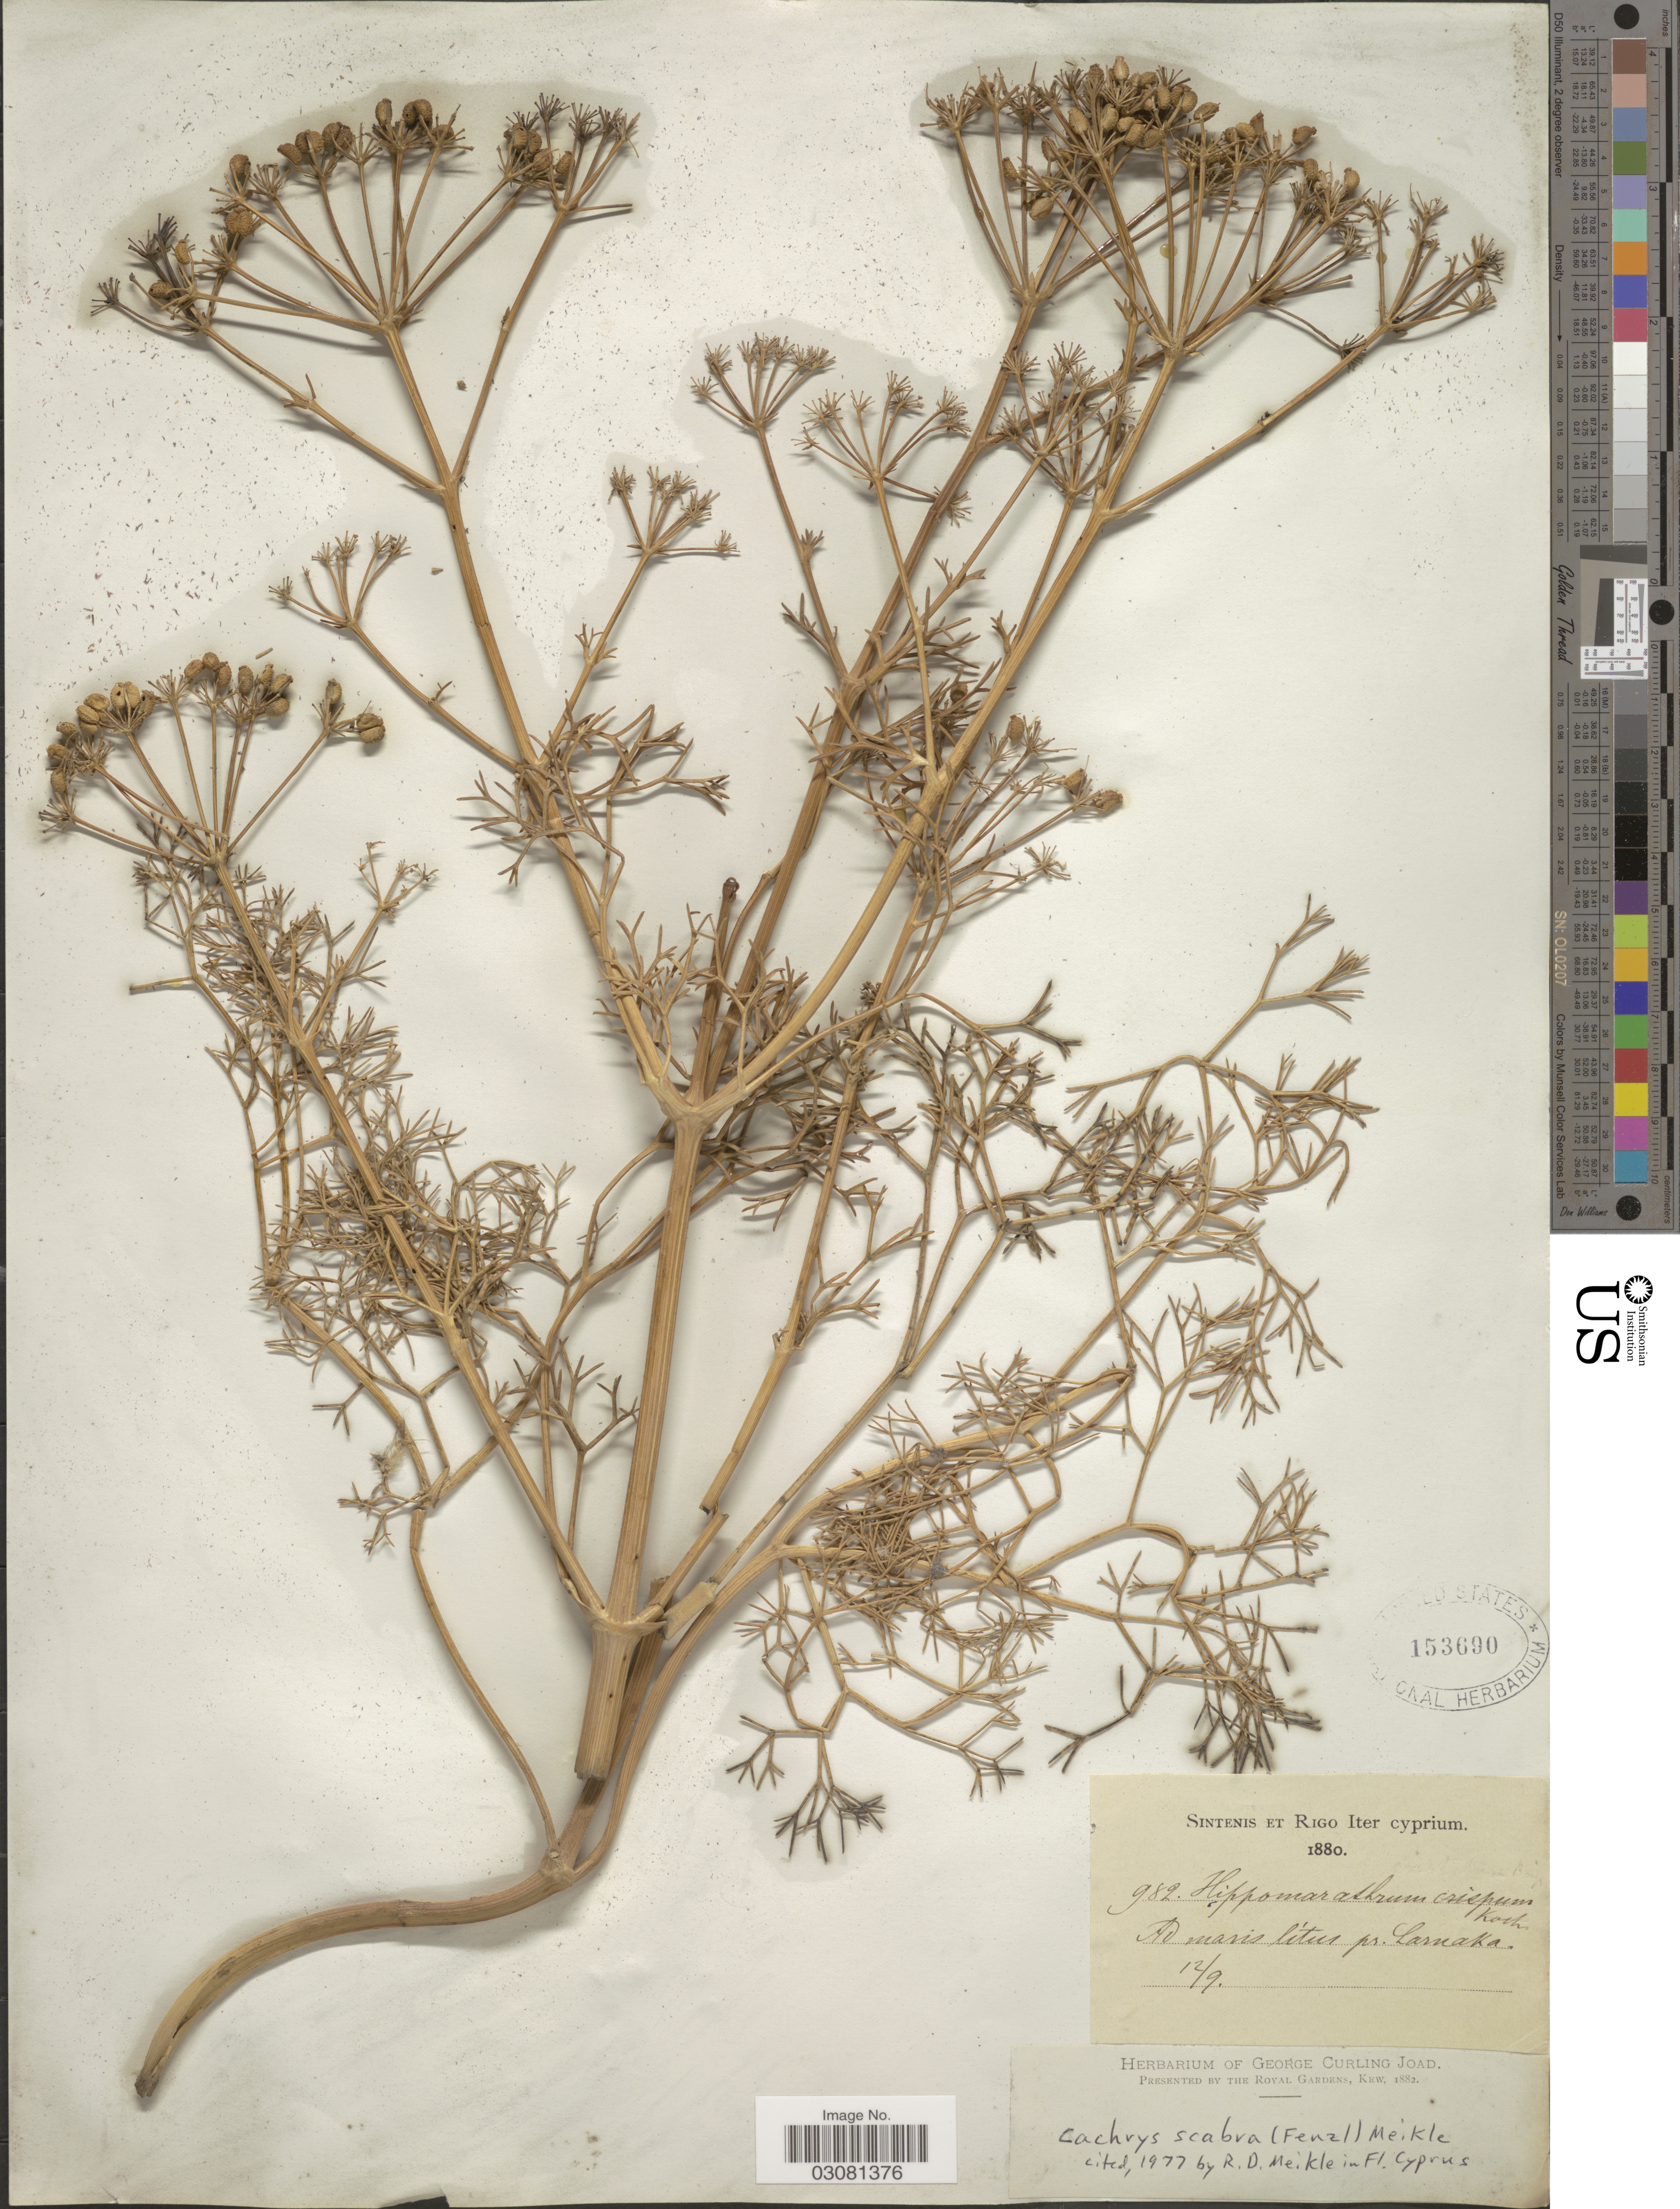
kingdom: Plantae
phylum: Tracheophyta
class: Magnoliopsida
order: Apiales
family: Apiaceae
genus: Cachrys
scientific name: Cachrys scabra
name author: (Fenzl) Meikle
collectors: -. Sintenis & -- Rigo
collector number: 982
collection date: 1880-09-12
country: Cyprus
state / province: Lárnaka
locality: Ad maris litus pr. Larnaka.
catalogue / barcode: US 153690